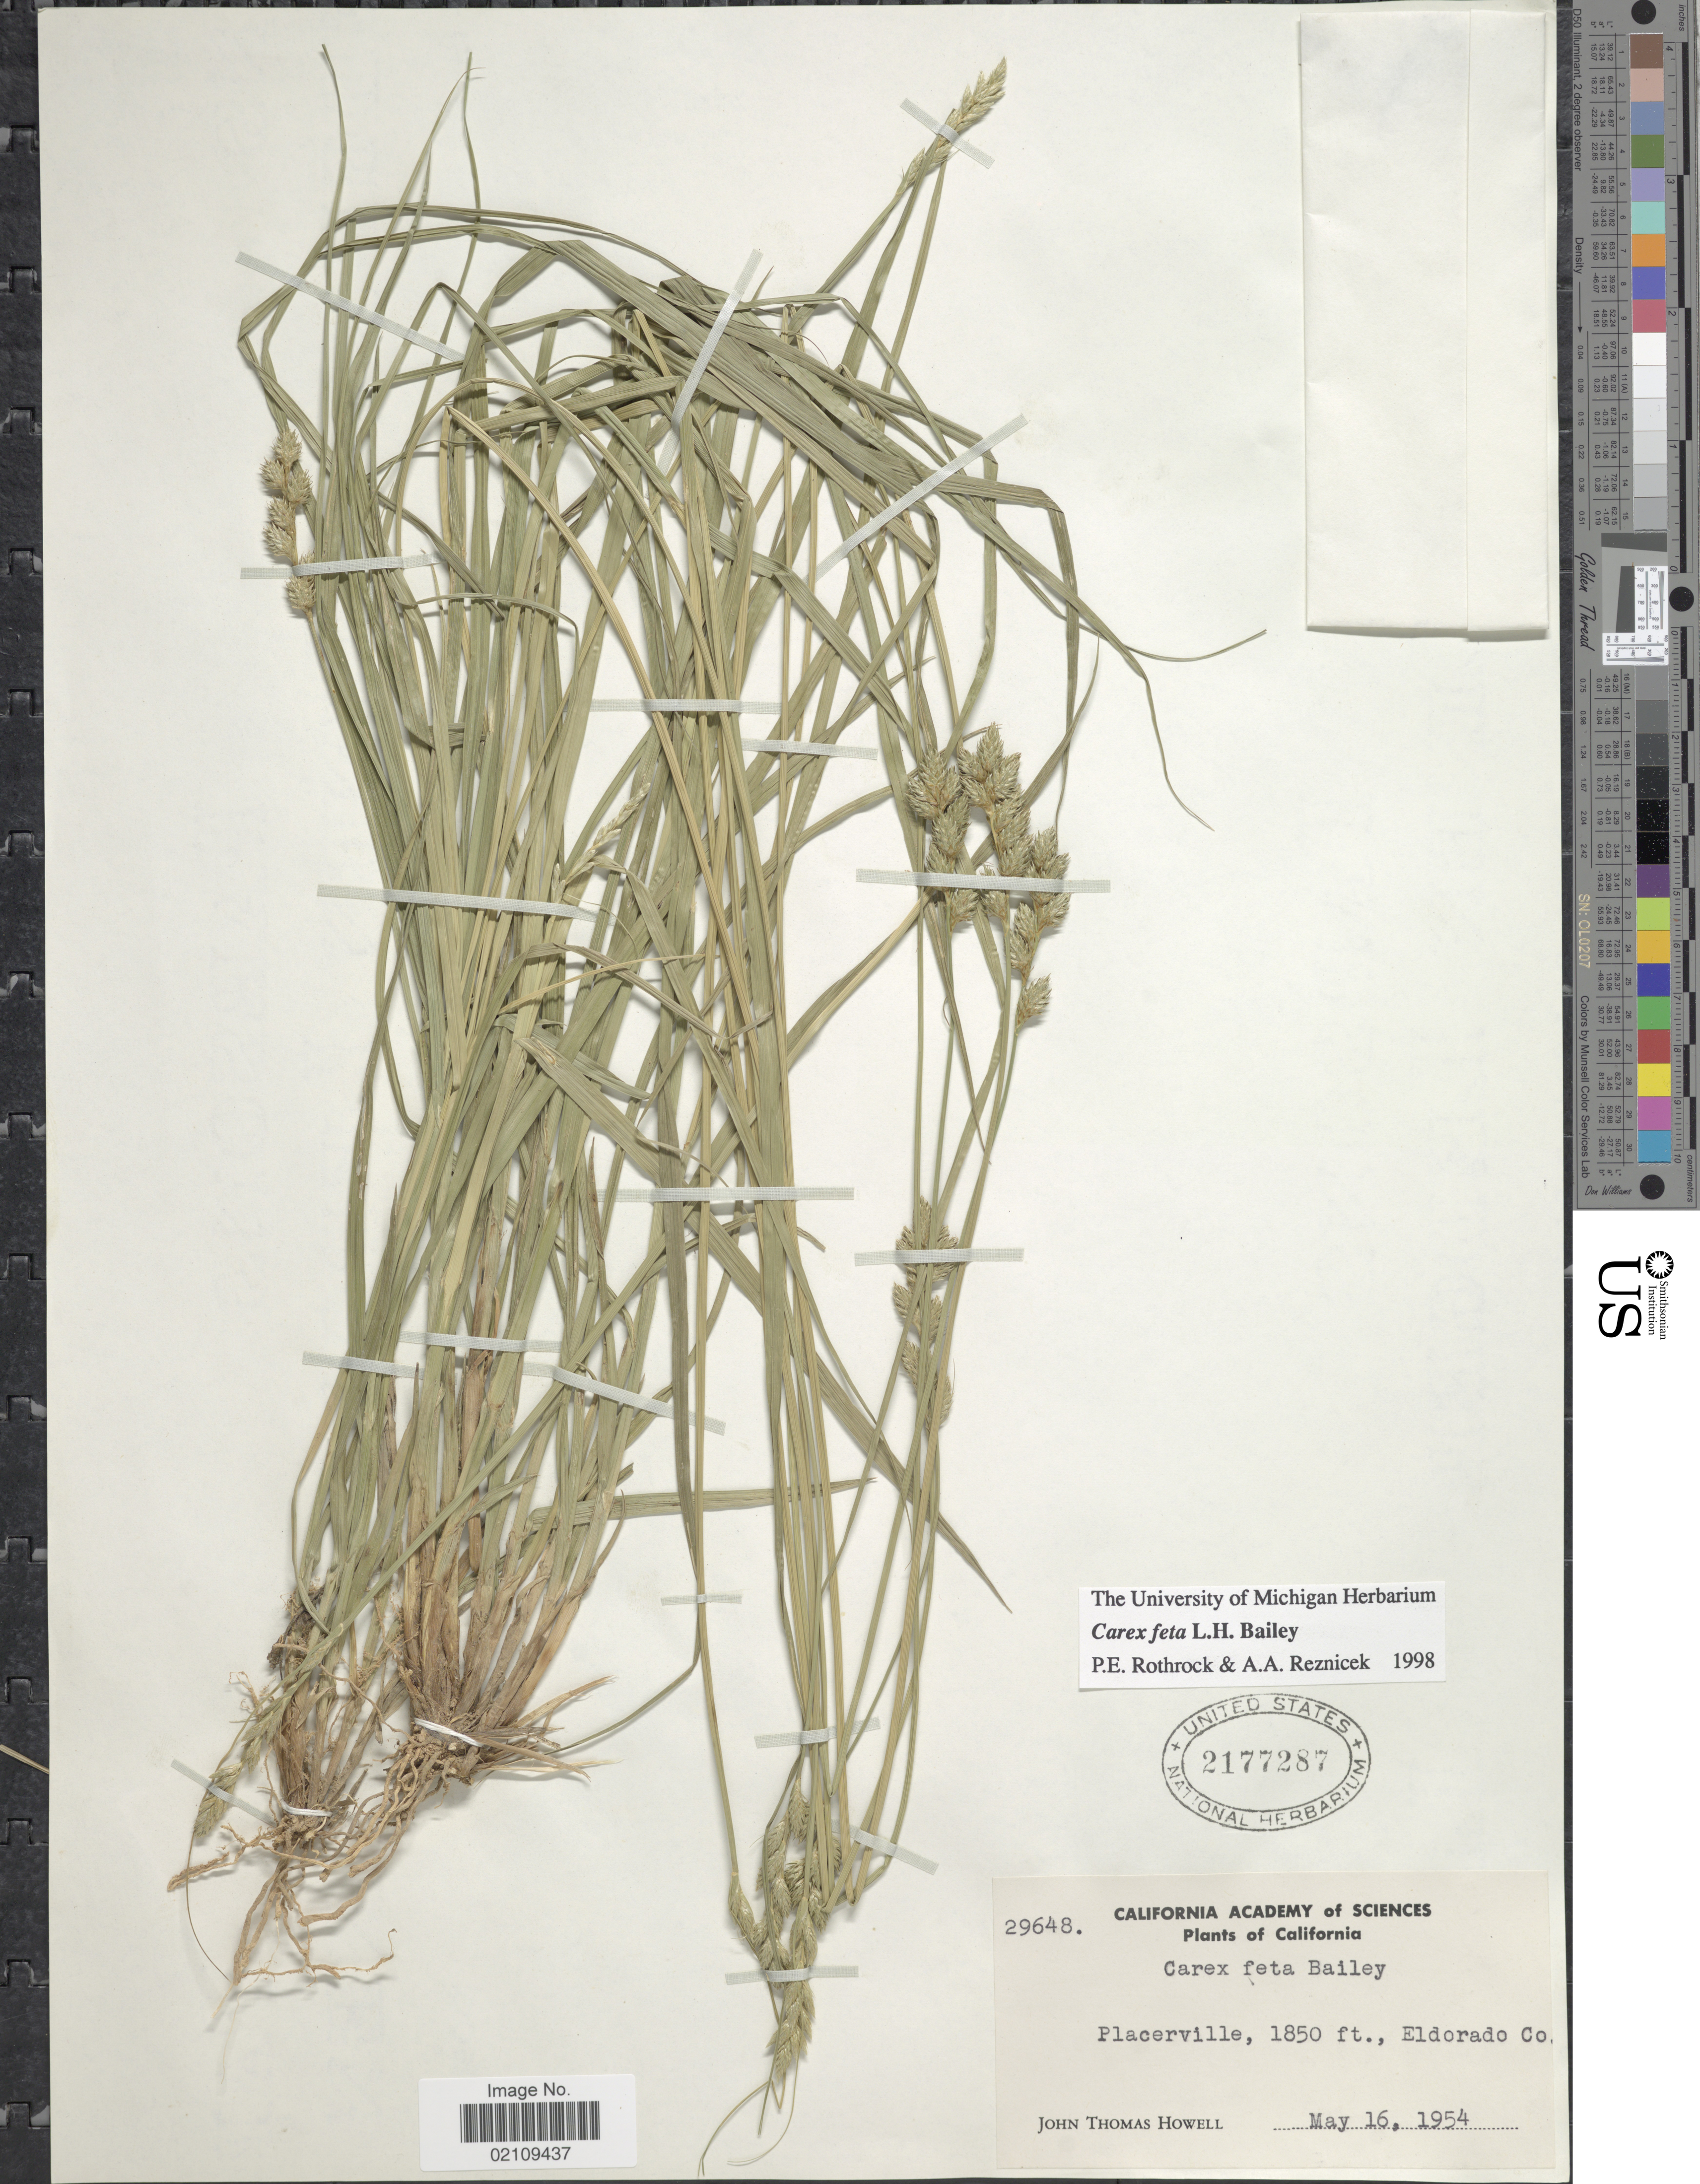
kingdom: Plantae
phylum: Tracheophyta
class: Liliopsida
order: Poales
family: Cyperaceae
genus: Carex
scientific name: Carex feta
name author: L.H. Bailey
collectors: J. T. Howell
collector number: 29648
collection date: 1954-05-16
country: United States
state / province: California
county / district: El Dorado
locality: Placerville., Eldorado Co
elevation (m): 564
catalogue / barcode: US 2177287